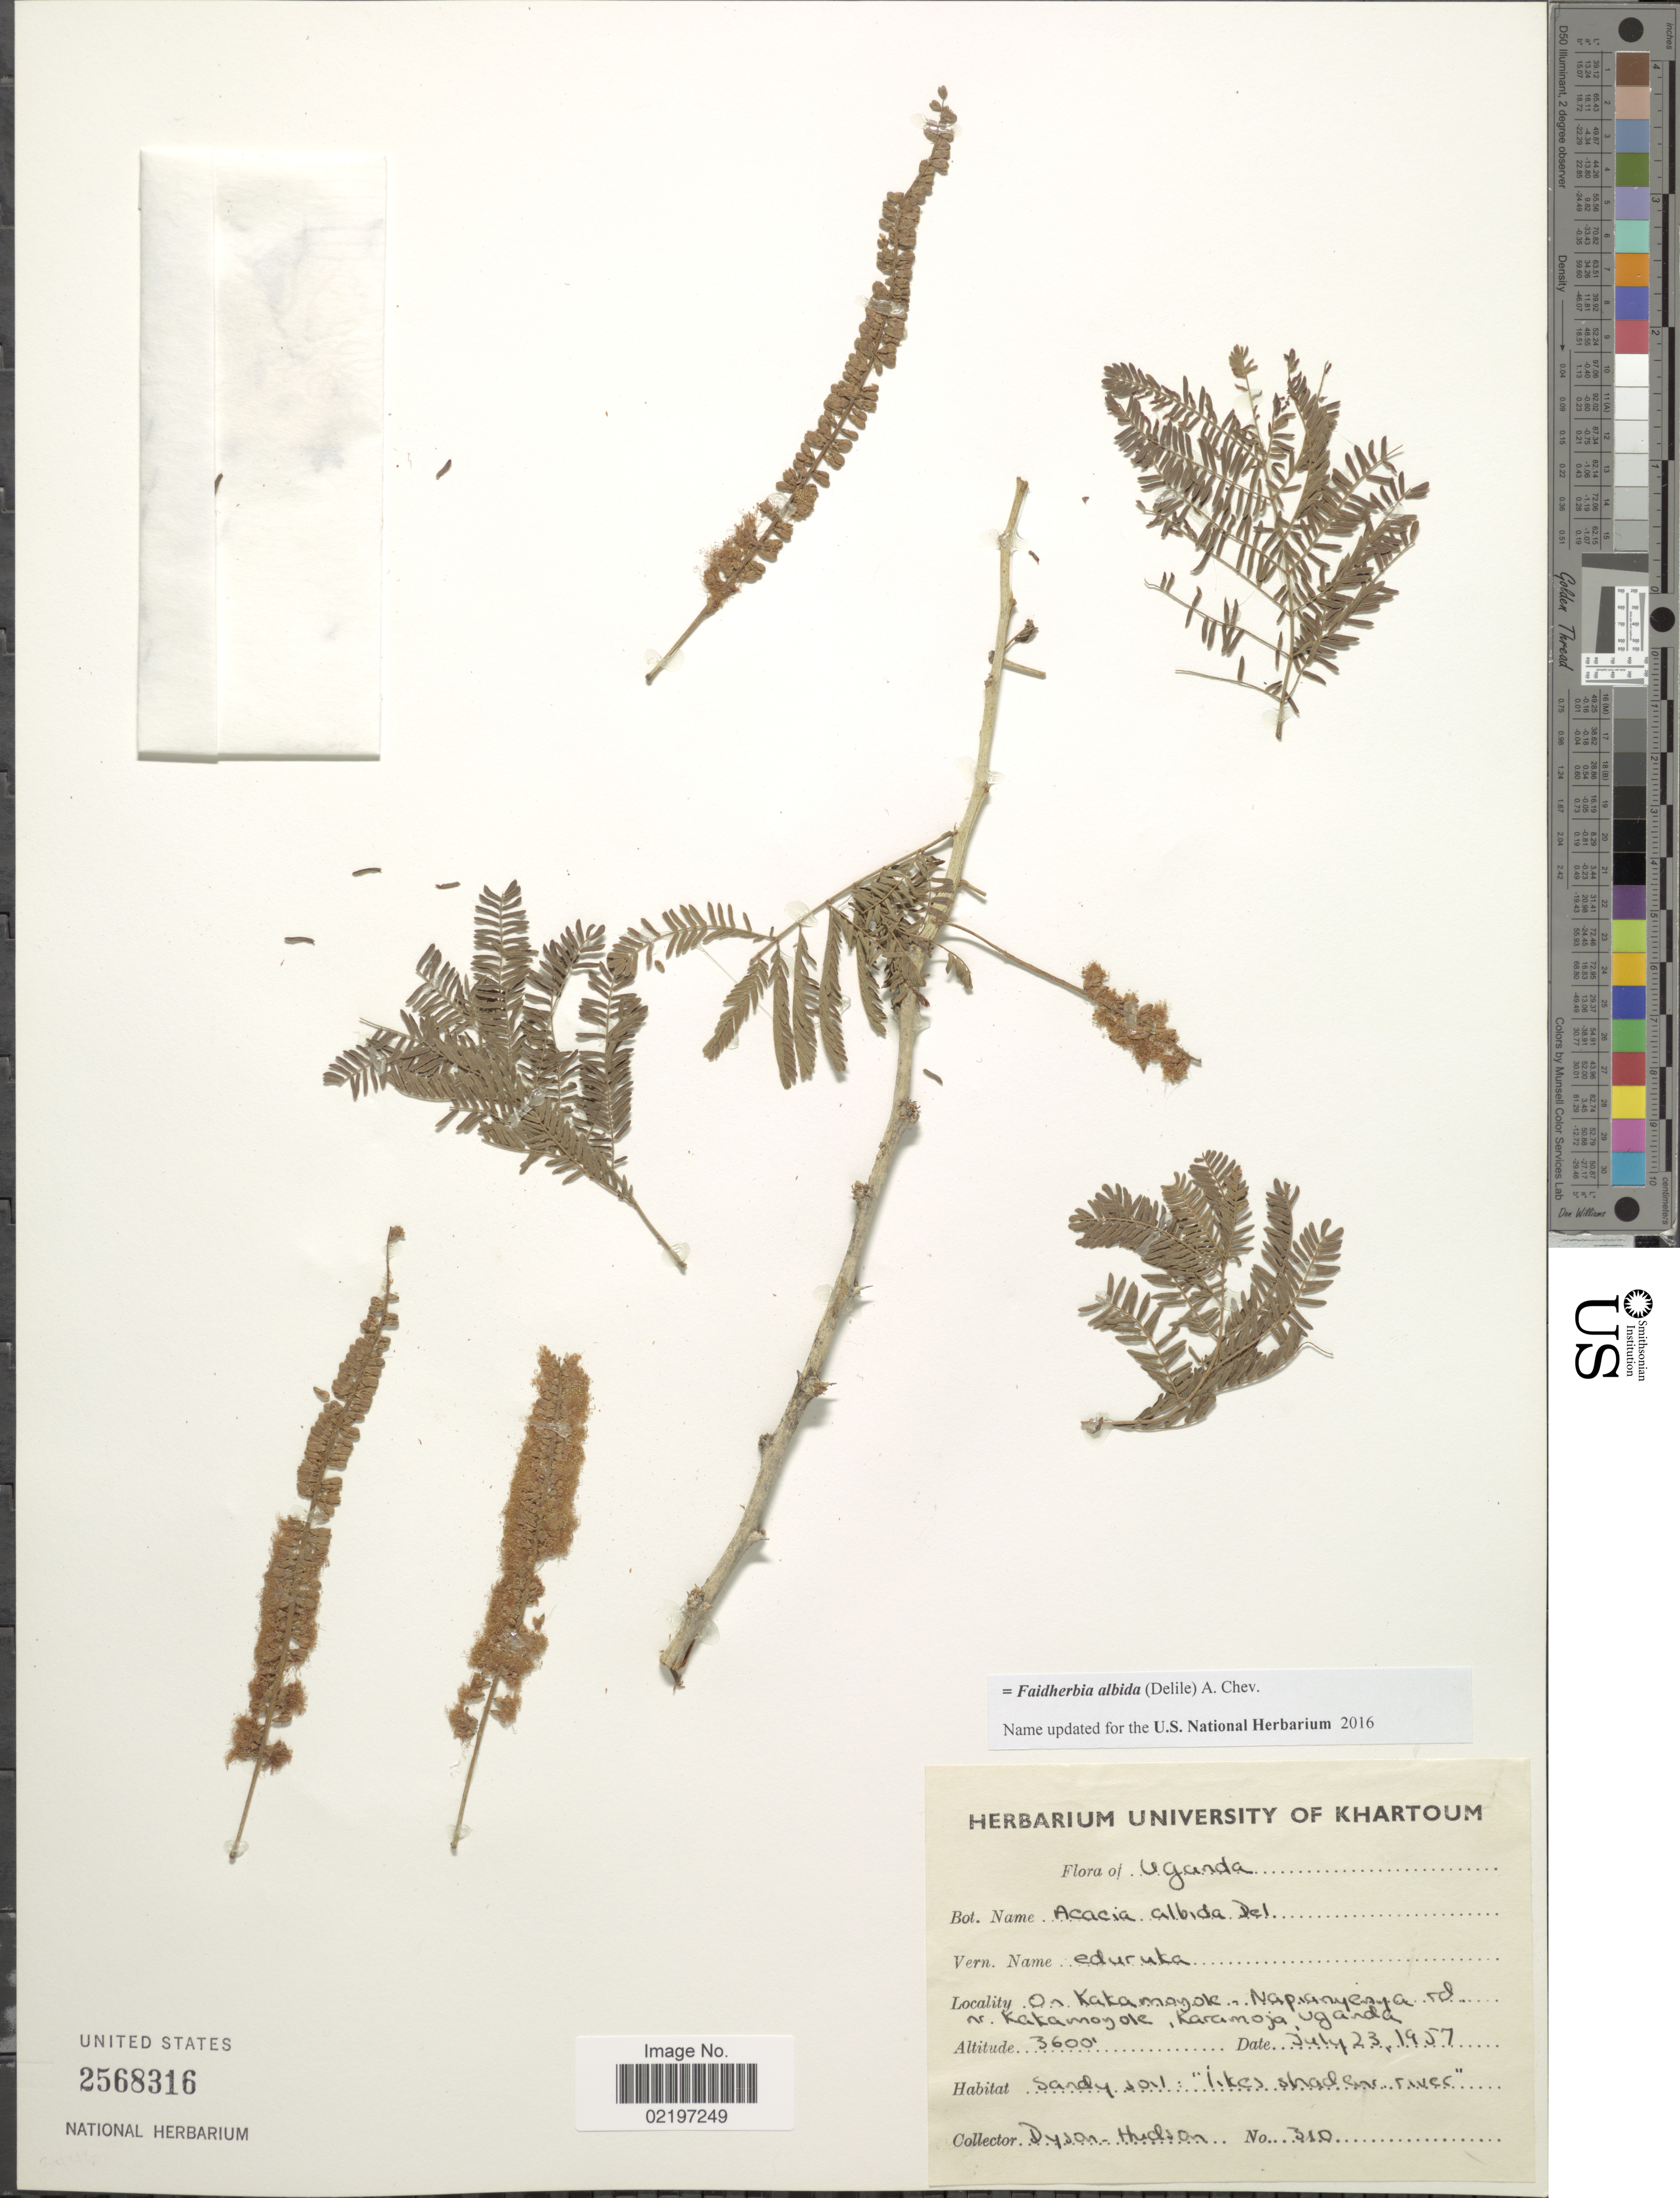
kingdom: Plantae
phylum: Tracheophyta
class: Magnoliopsida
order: Fabales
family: Fabaceae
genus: Faidherbia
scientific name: Faidherbia albida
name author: (Delile) A. Chev.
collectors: Dyson-Hudson, --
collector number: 310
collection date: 1957-07-23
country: Uganda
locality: On Kakamongole -Napianyenya rd. nr. Kakamongole, Karamoja.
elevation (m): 1097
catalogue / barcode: US 2568316